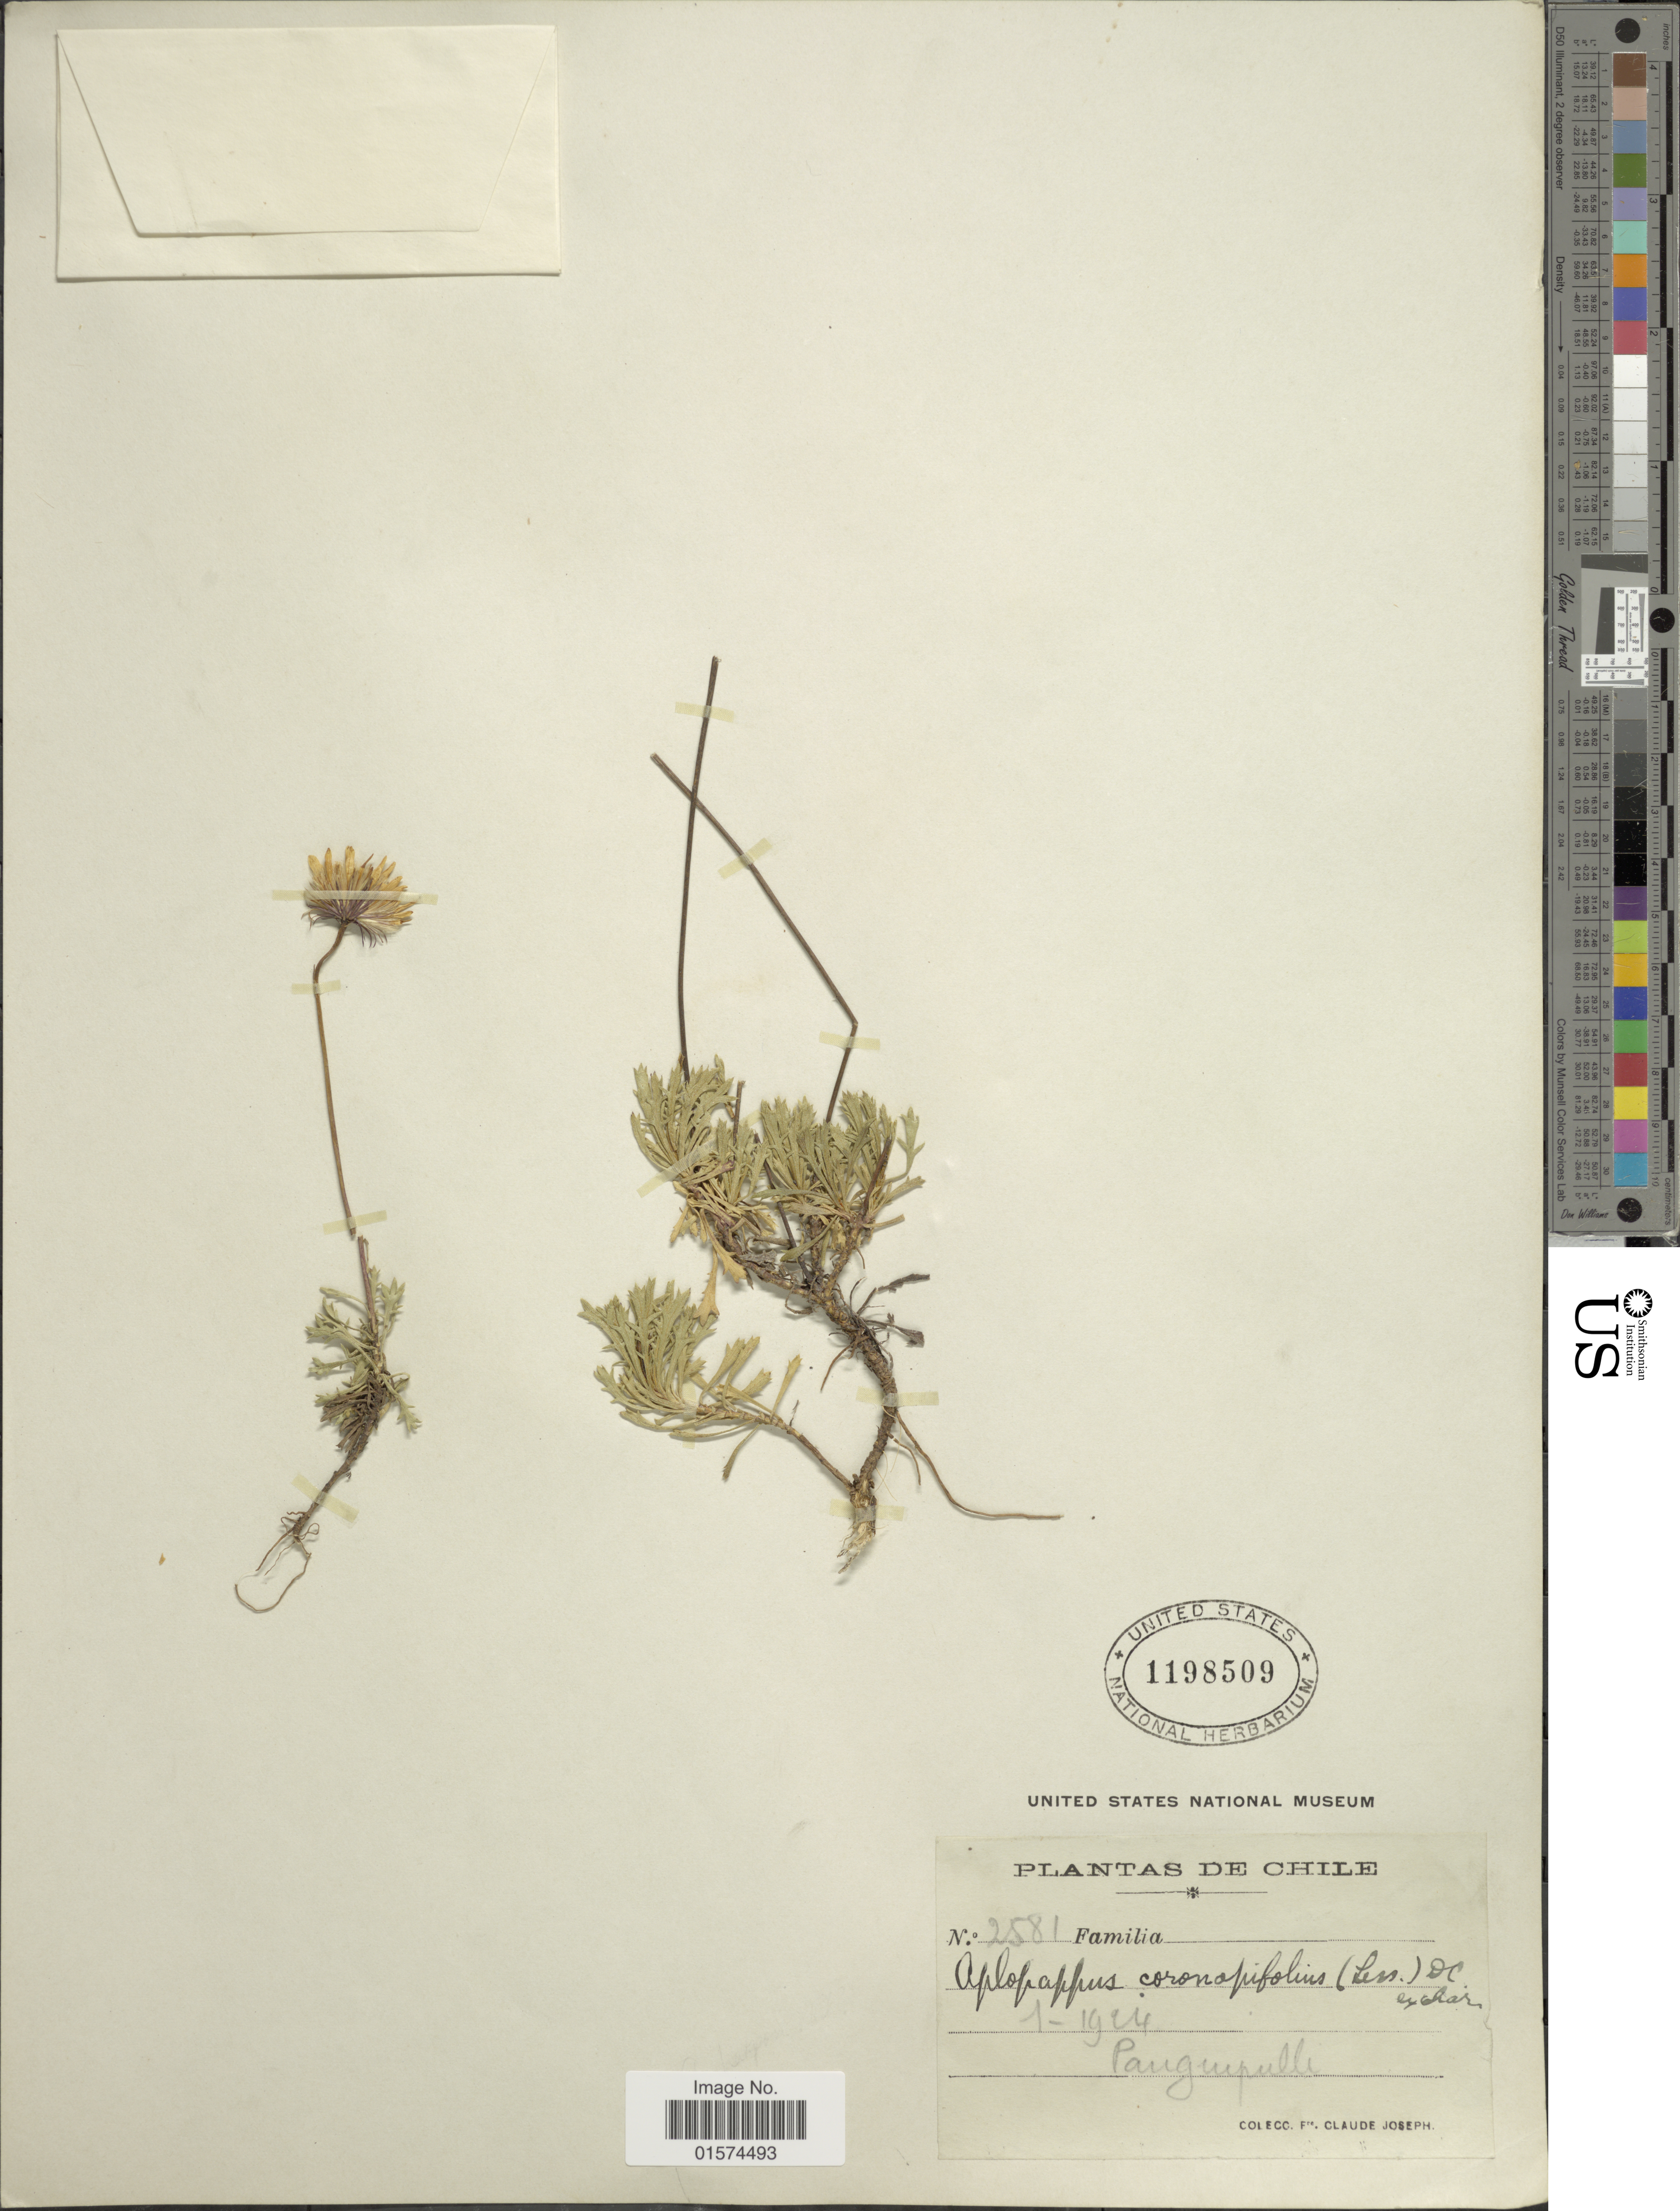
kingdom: Plantae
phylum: Tracheophyta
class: Magnoliopsida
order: Asterales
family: Asteraceae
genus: Haplopappus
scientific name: Haplopappus coronopifolius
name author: (Less.) DC.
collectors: Frere Claude Joseph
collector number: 2581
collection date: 1924-01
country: Chile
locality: Pauguipulle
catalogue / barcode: US 1198509